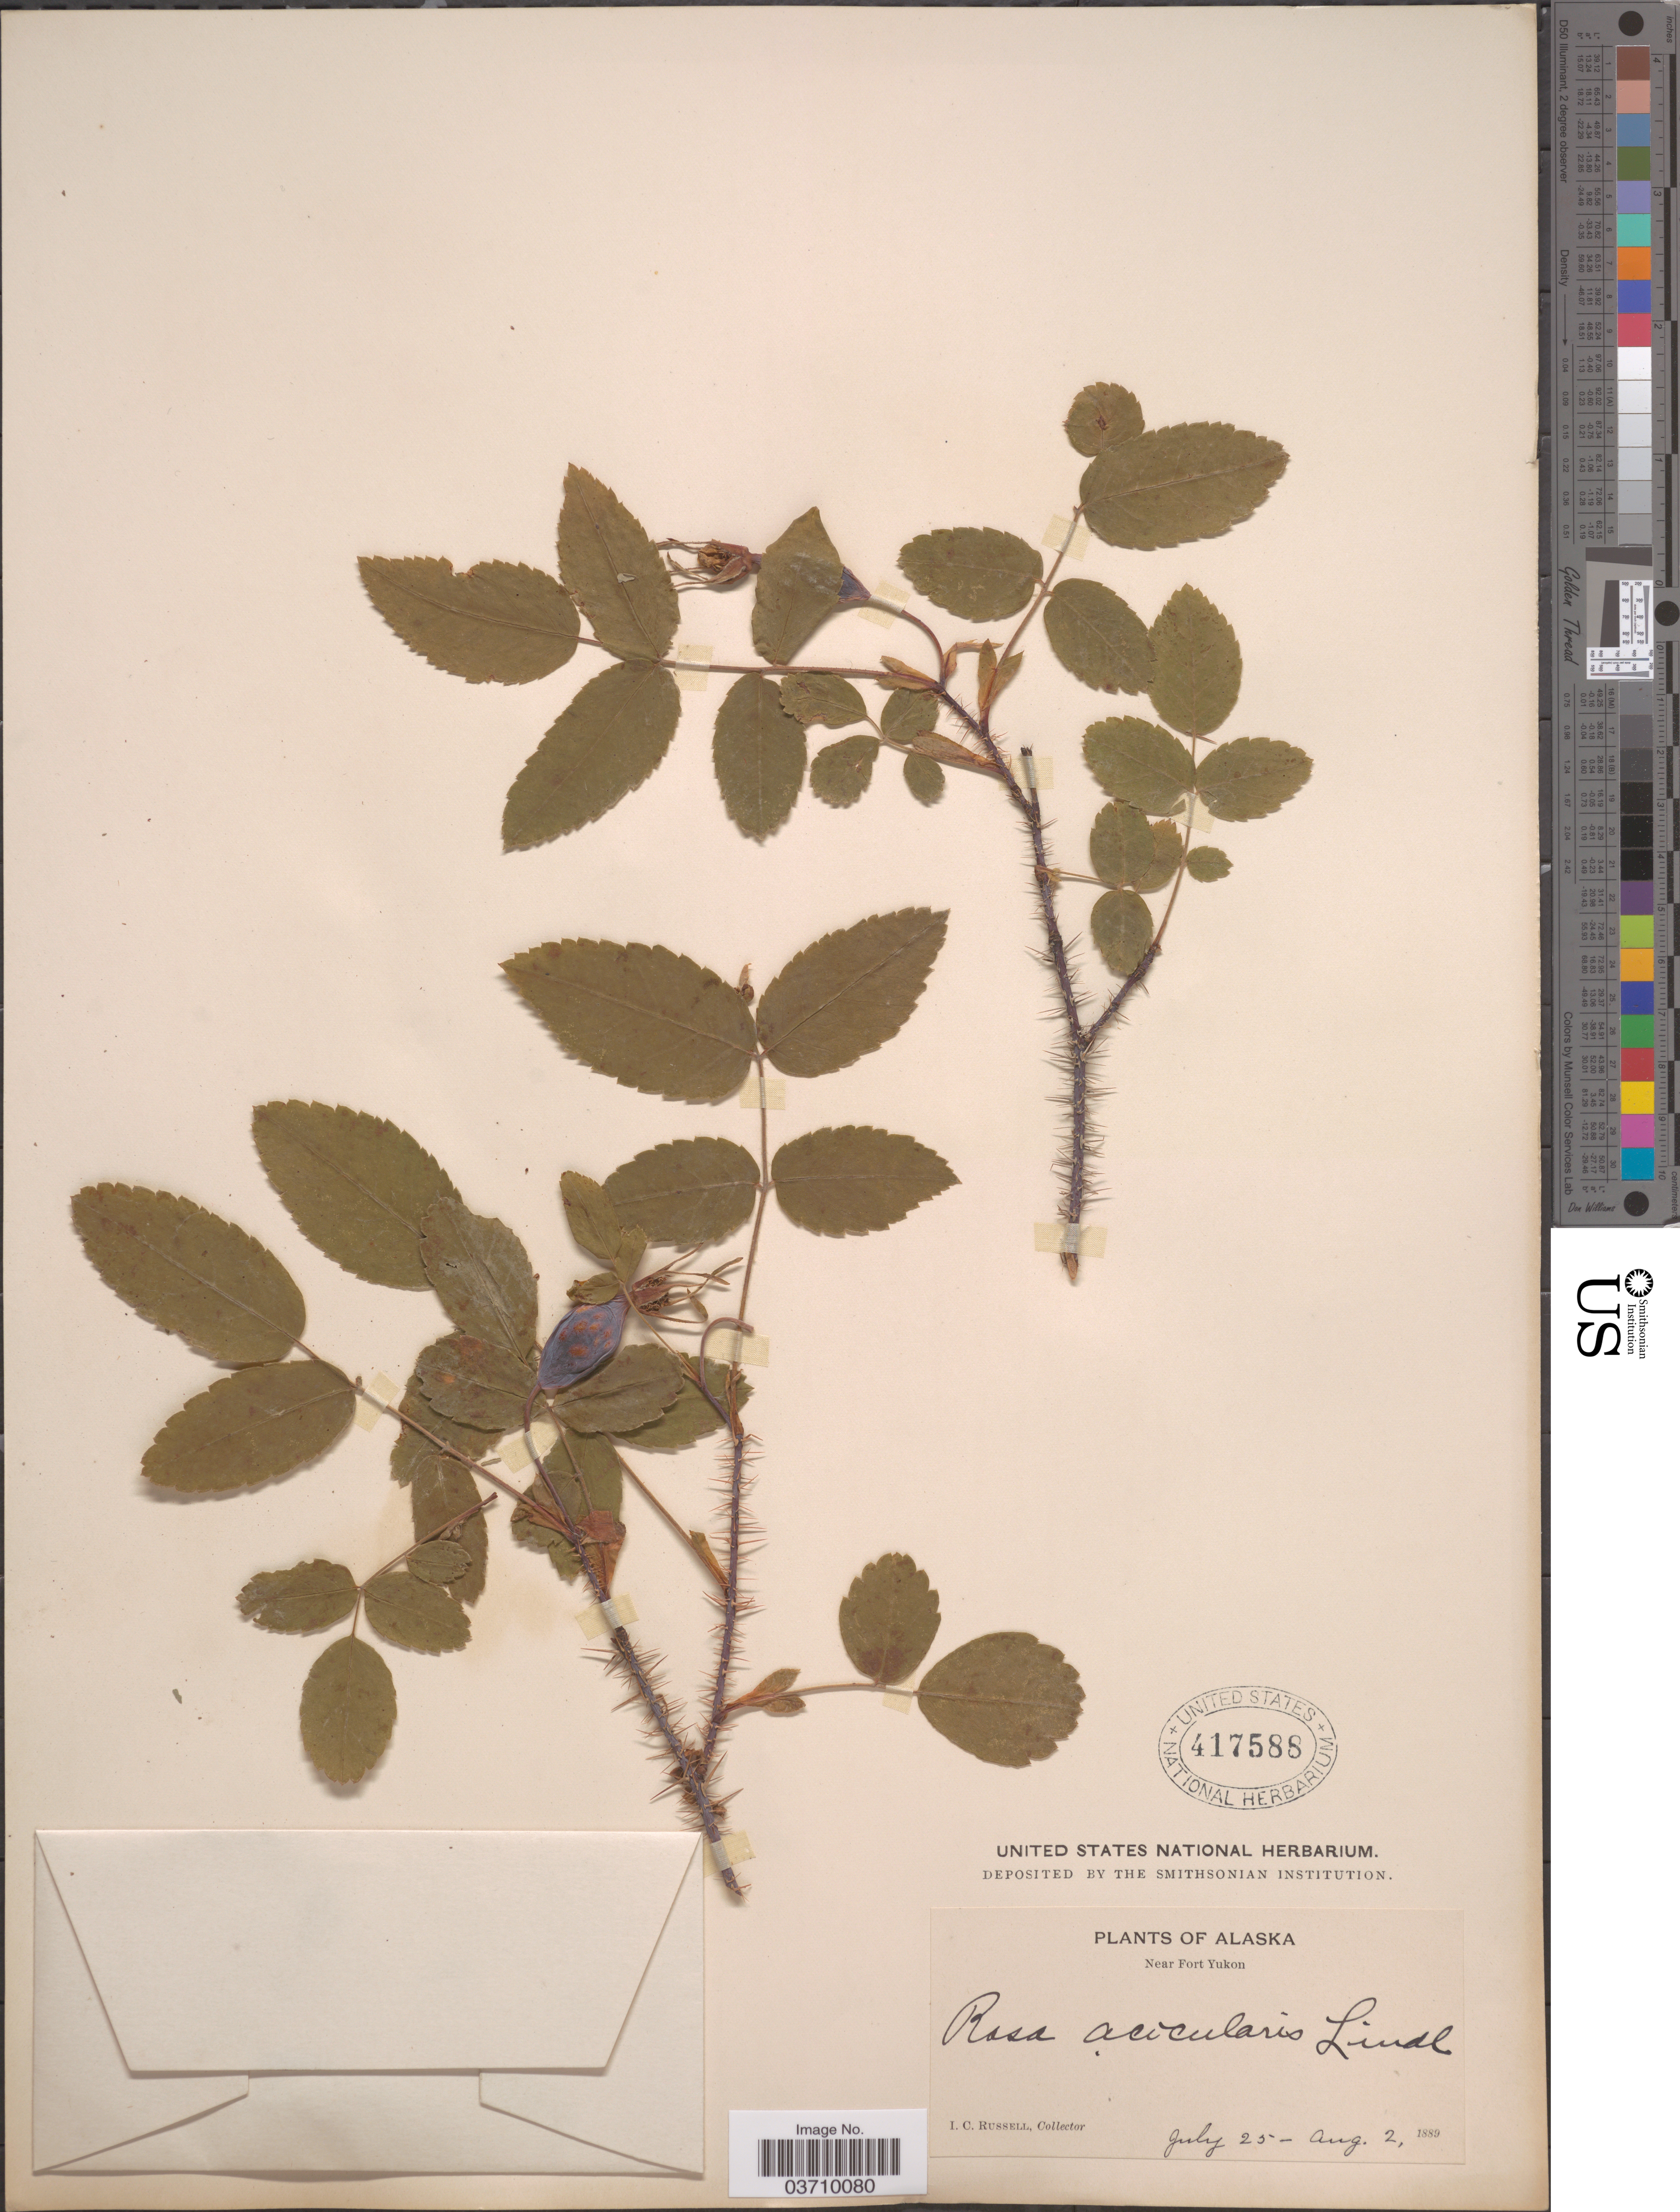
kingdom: Plantae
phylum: Tracheophyta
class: Magnoliopsida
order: Rosales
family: Rosaceae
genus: Rosa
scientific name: Rosa acicularis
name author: Lindl.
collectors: I. C. Russell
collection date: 1889-07-25/1889-08-02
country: United States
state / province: Alaska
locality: Near Fort Yukon.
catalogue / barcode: US 417588